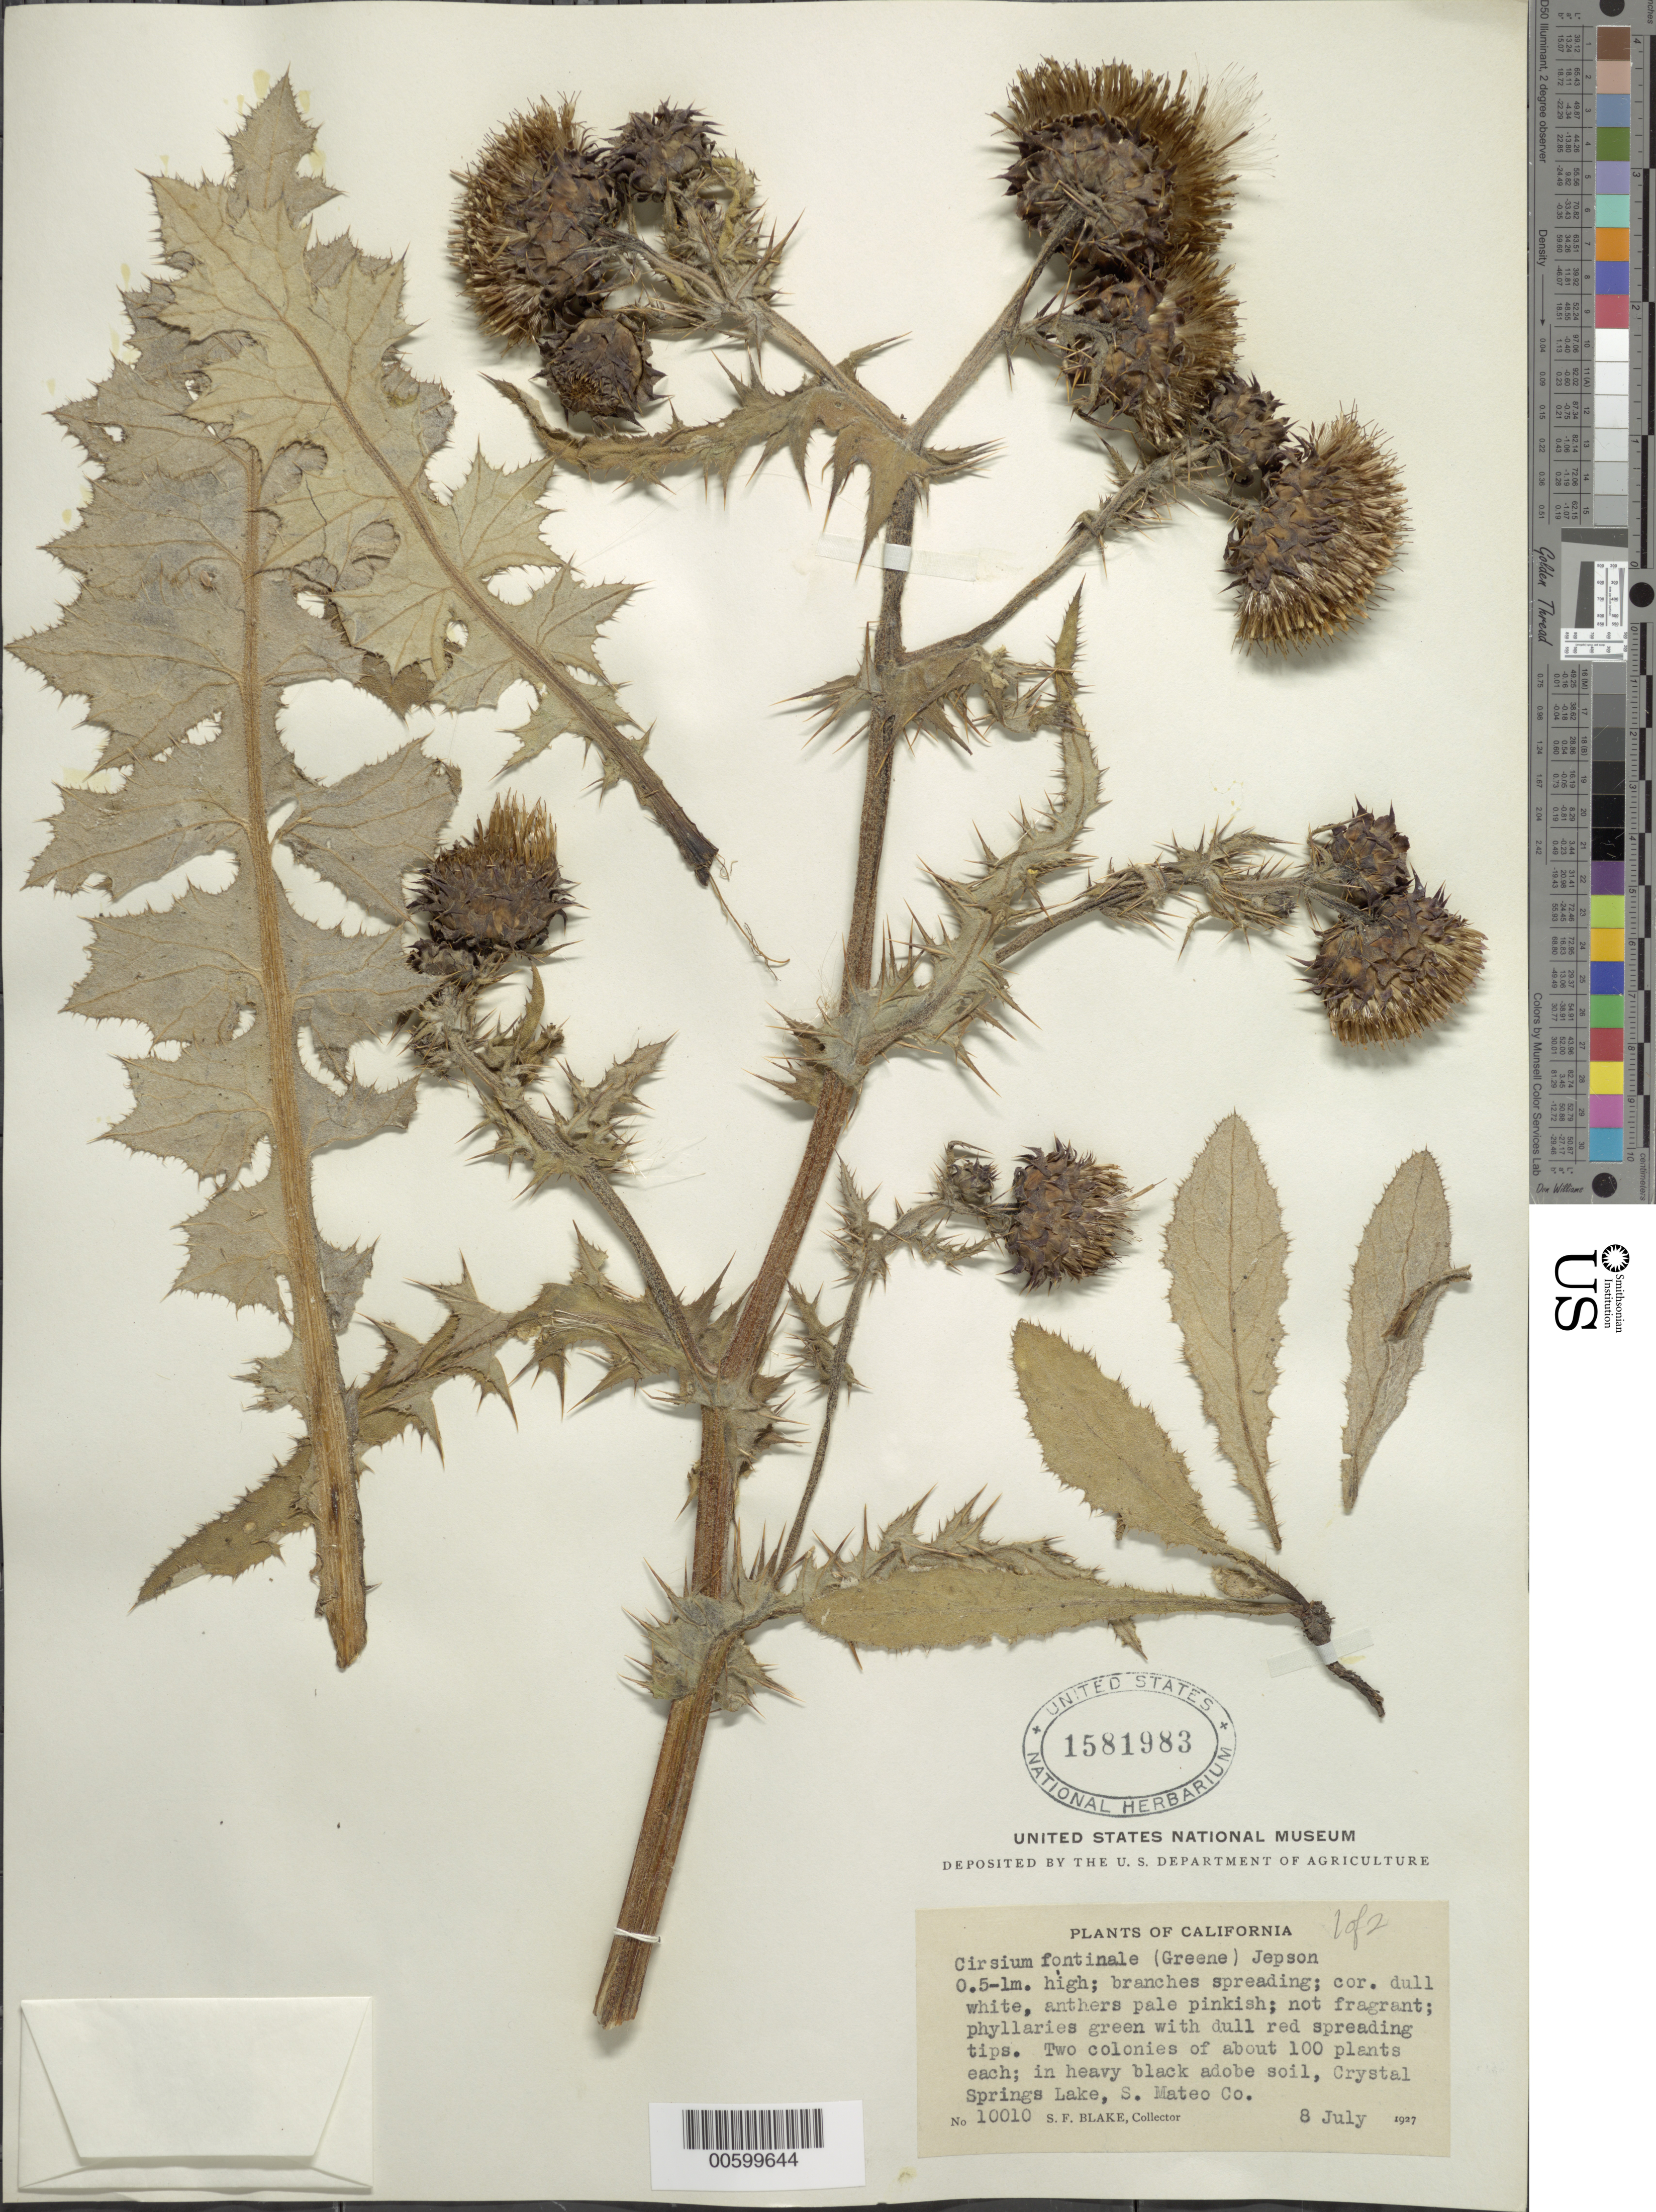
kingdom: Plantae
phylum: Tracheophyta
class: Magnoliopsida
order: Asterales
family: Asteraceae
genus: Cirsium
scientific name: Cirsium fontinale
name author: (Greene) Jeps.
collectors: S. Blake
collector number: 10010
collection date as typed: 08 Jul 1927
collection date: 1927-07-08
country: United States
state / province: California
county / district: San Mateo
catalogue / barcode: US 1581983